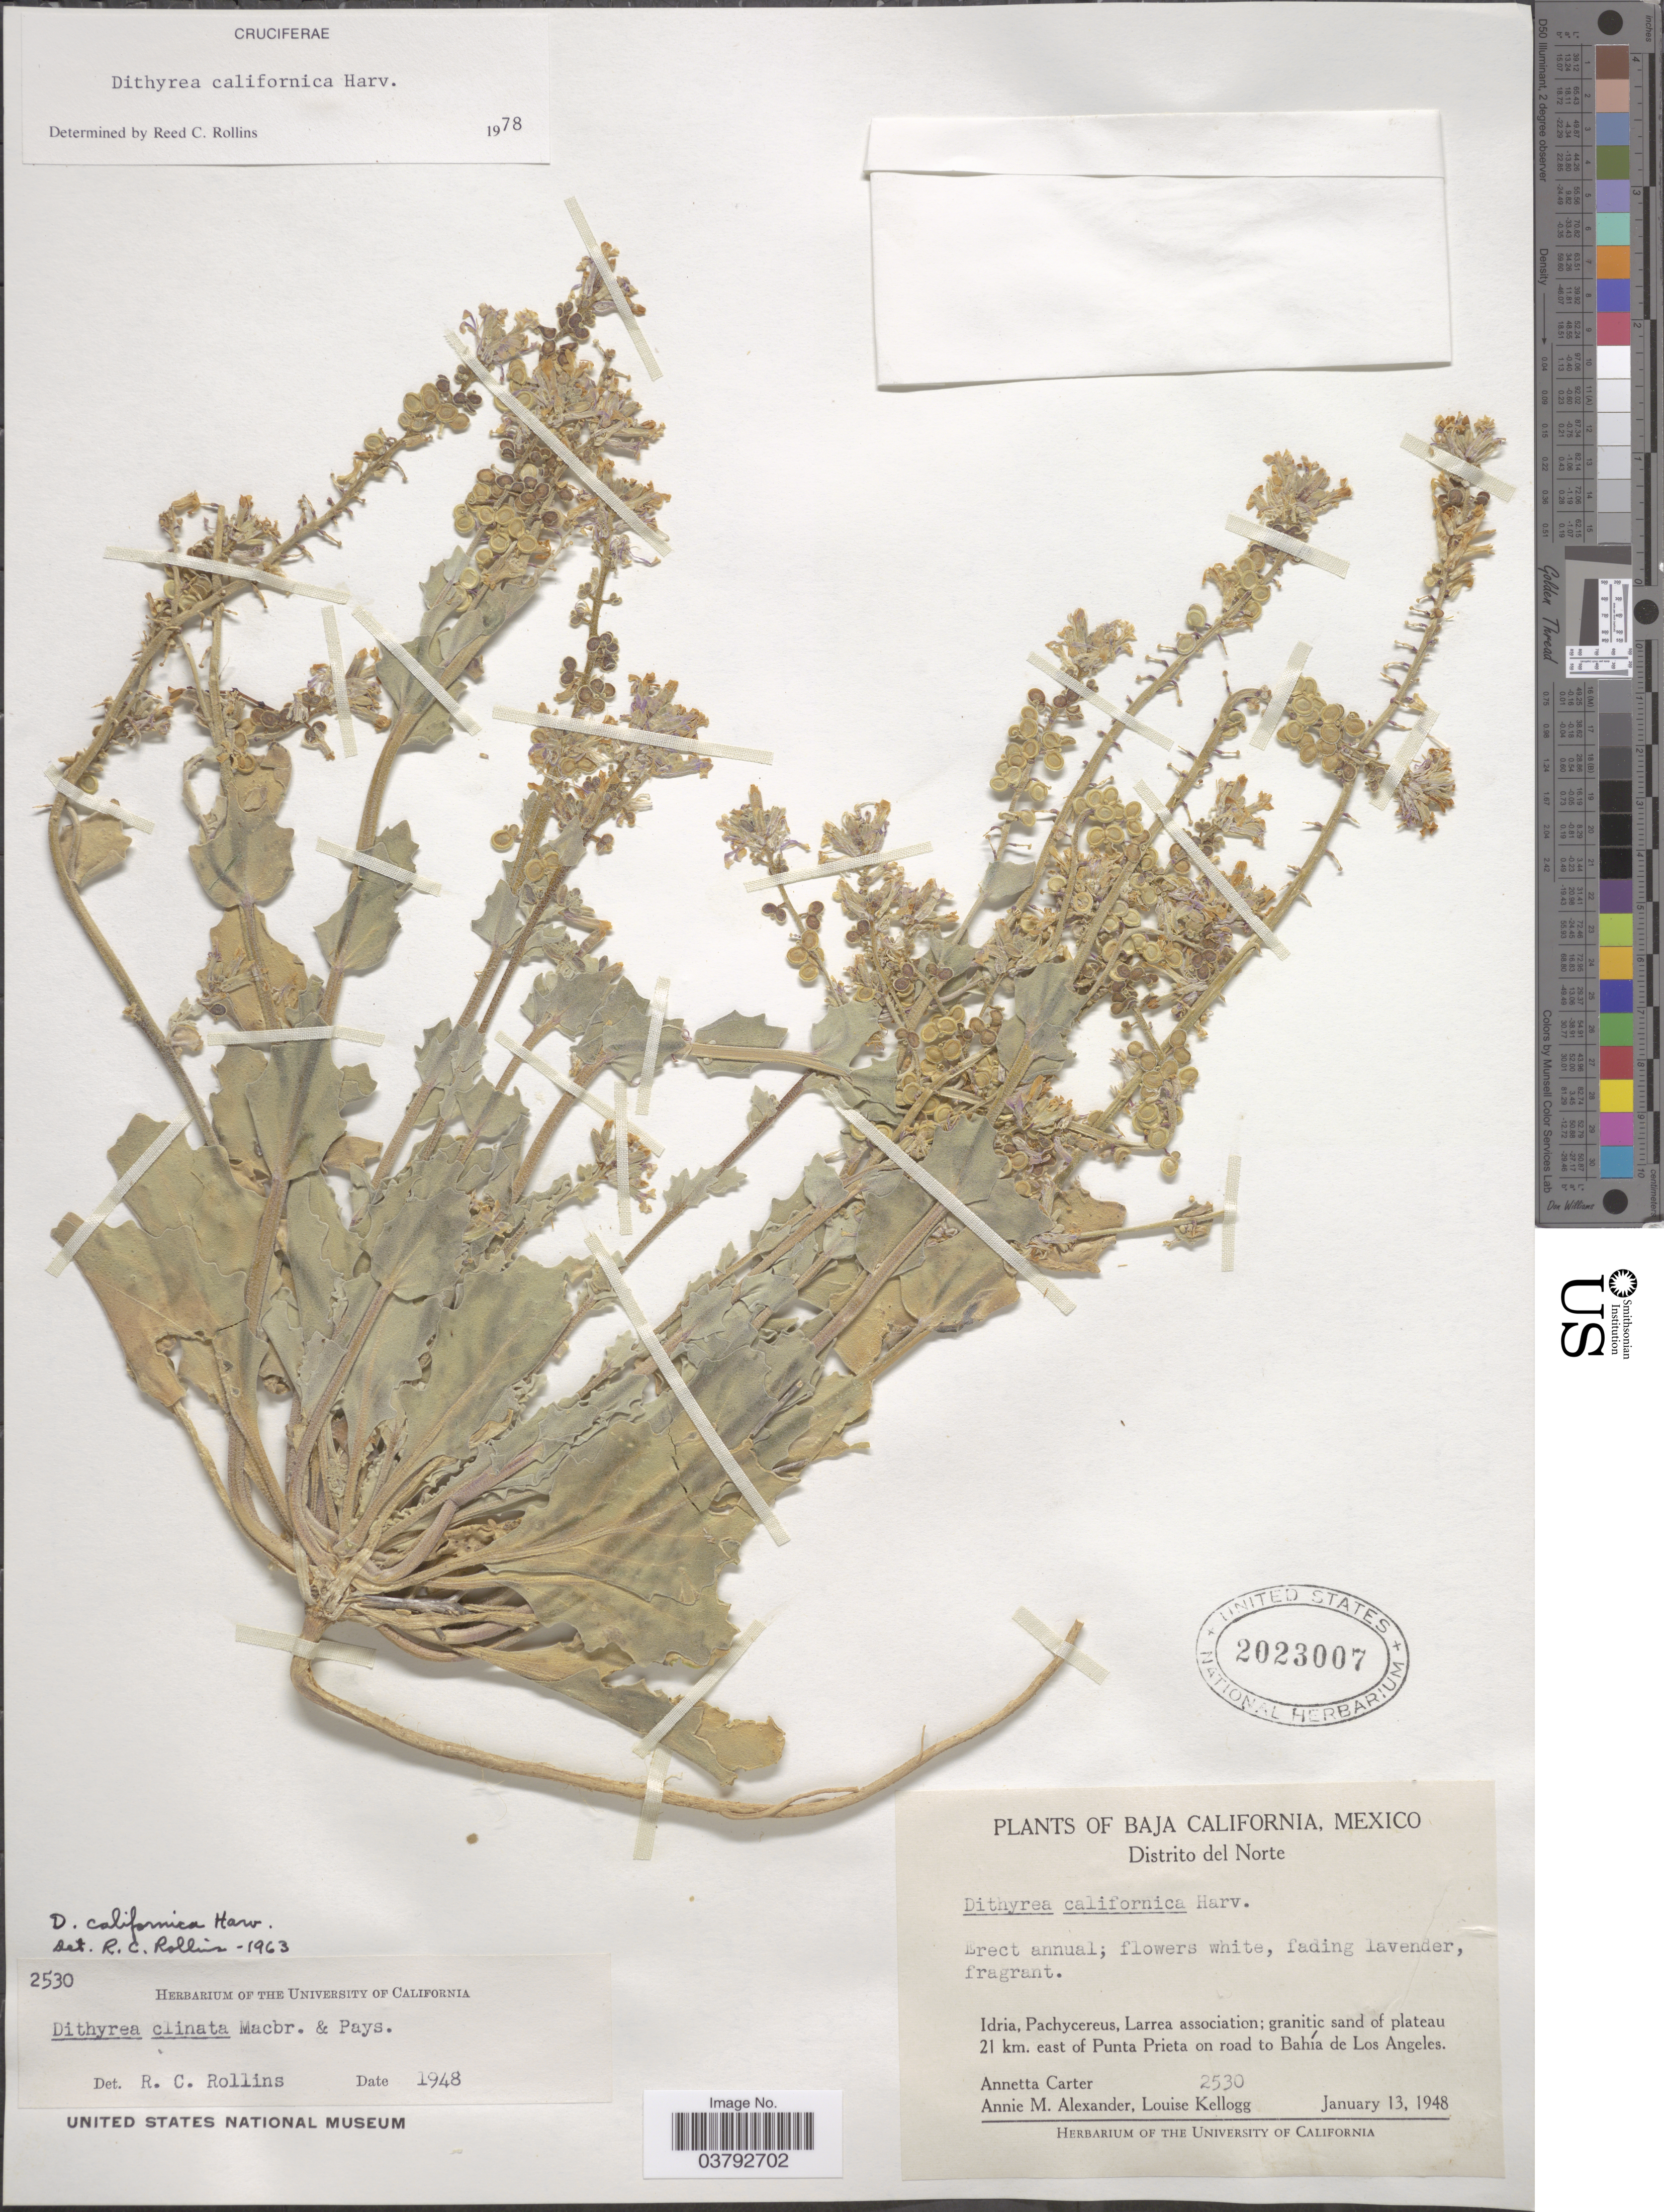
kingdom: Plantae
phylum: Tracheophyta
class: Magnoliopsida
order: Brassicales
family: Brassicaceae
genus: Dithyrea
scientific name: Dithyrea californica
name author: Harv.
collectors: A. Carter, A. M. Alexander & L. Kellogg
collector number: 2530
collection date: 1948-01-13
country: Mexico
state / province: Baja California Norte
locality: Distrito del Norte. 21 km. east of Punta Prieta on road to Bahía de Los Angeles.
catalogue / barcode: US 2023007